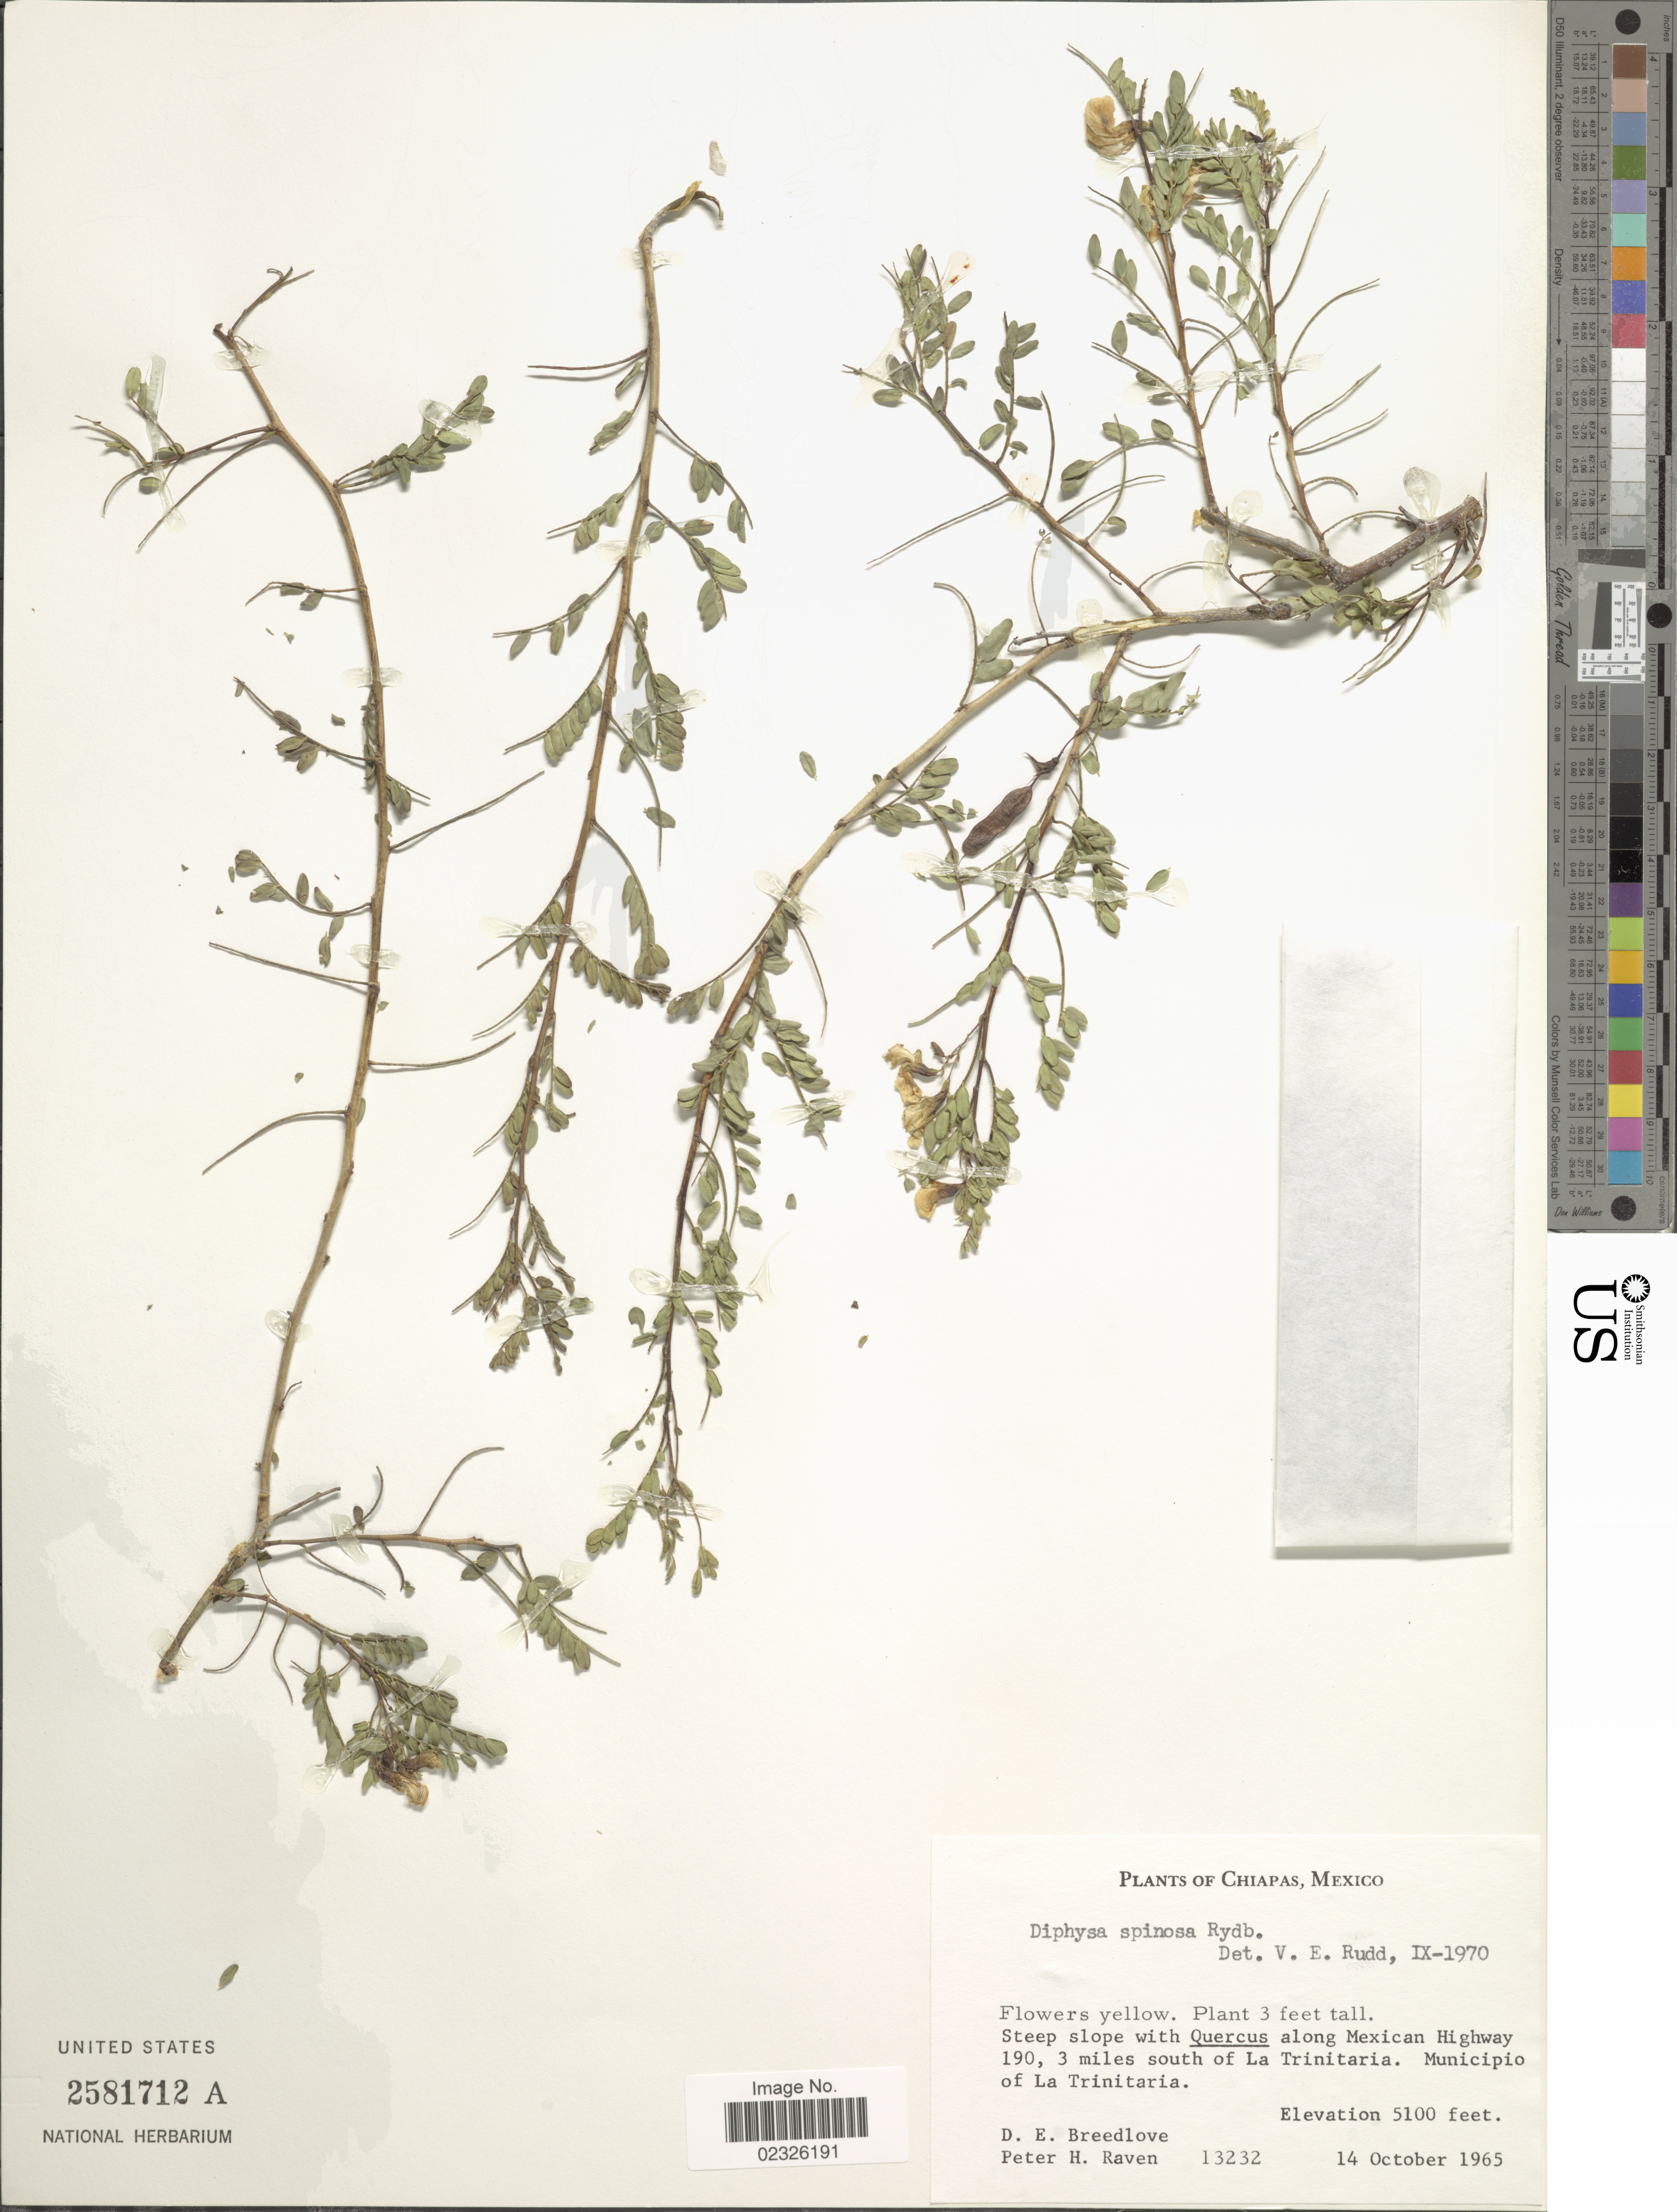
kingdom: Plantae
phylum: Tracheophyta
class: Magnoliopsida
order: Fabales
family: Fabaceae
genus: Diphysa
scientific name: Diphysa spinosa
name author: Rydb.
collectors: D. E. Breedlove & P. Raven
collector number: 13232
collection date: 1965-10-14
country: Mexico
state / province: Chiapas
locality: Steep slope with Quercus along Mexican Highway 190, 3 miles south of La Trinitaria. Municipio of La Trinitaria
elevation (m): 1554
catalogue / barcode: US 2581712A